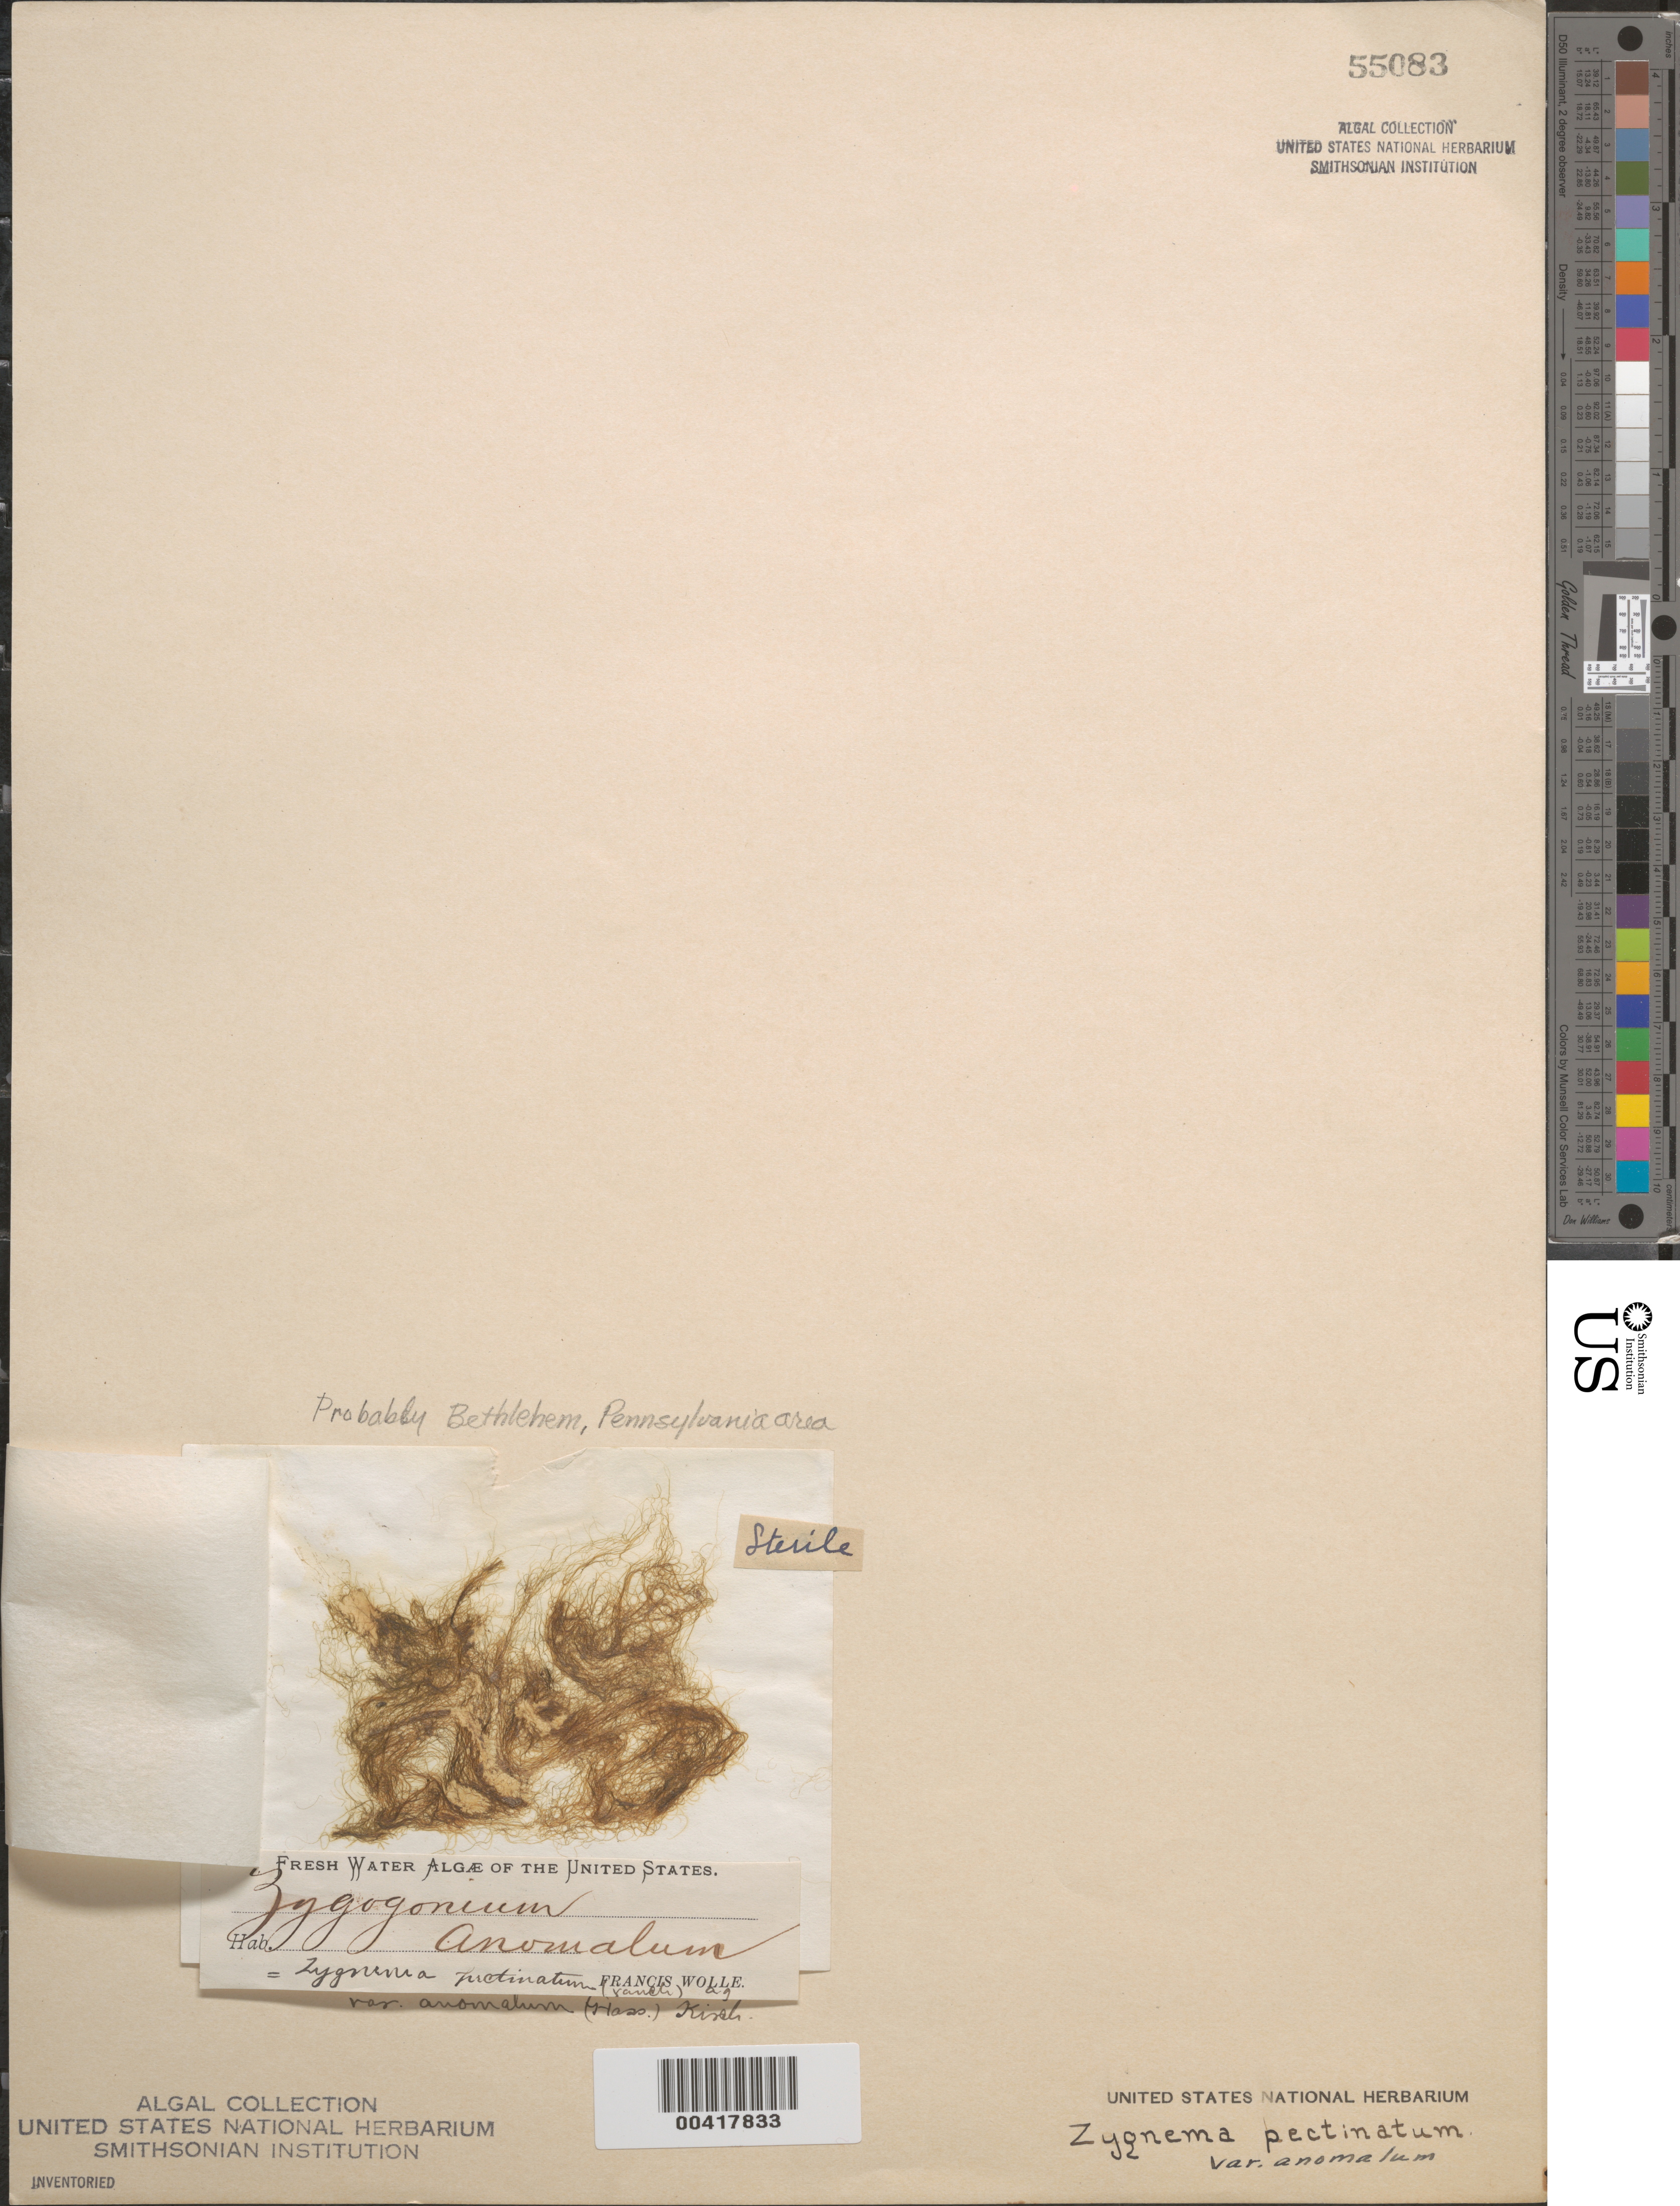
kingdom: Plantae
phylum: Charophyta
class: Zygnematophyceae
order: Zygnematales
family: Zygnemataceae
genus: Zygnema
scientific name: Zygnema pectinatum f. anomalum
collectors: F. Wolle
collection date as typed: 18--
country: United States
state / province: Pennsylvania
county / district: Lehigh County / Northampton County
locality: Probably Bethlehem area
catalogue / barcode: US 55083